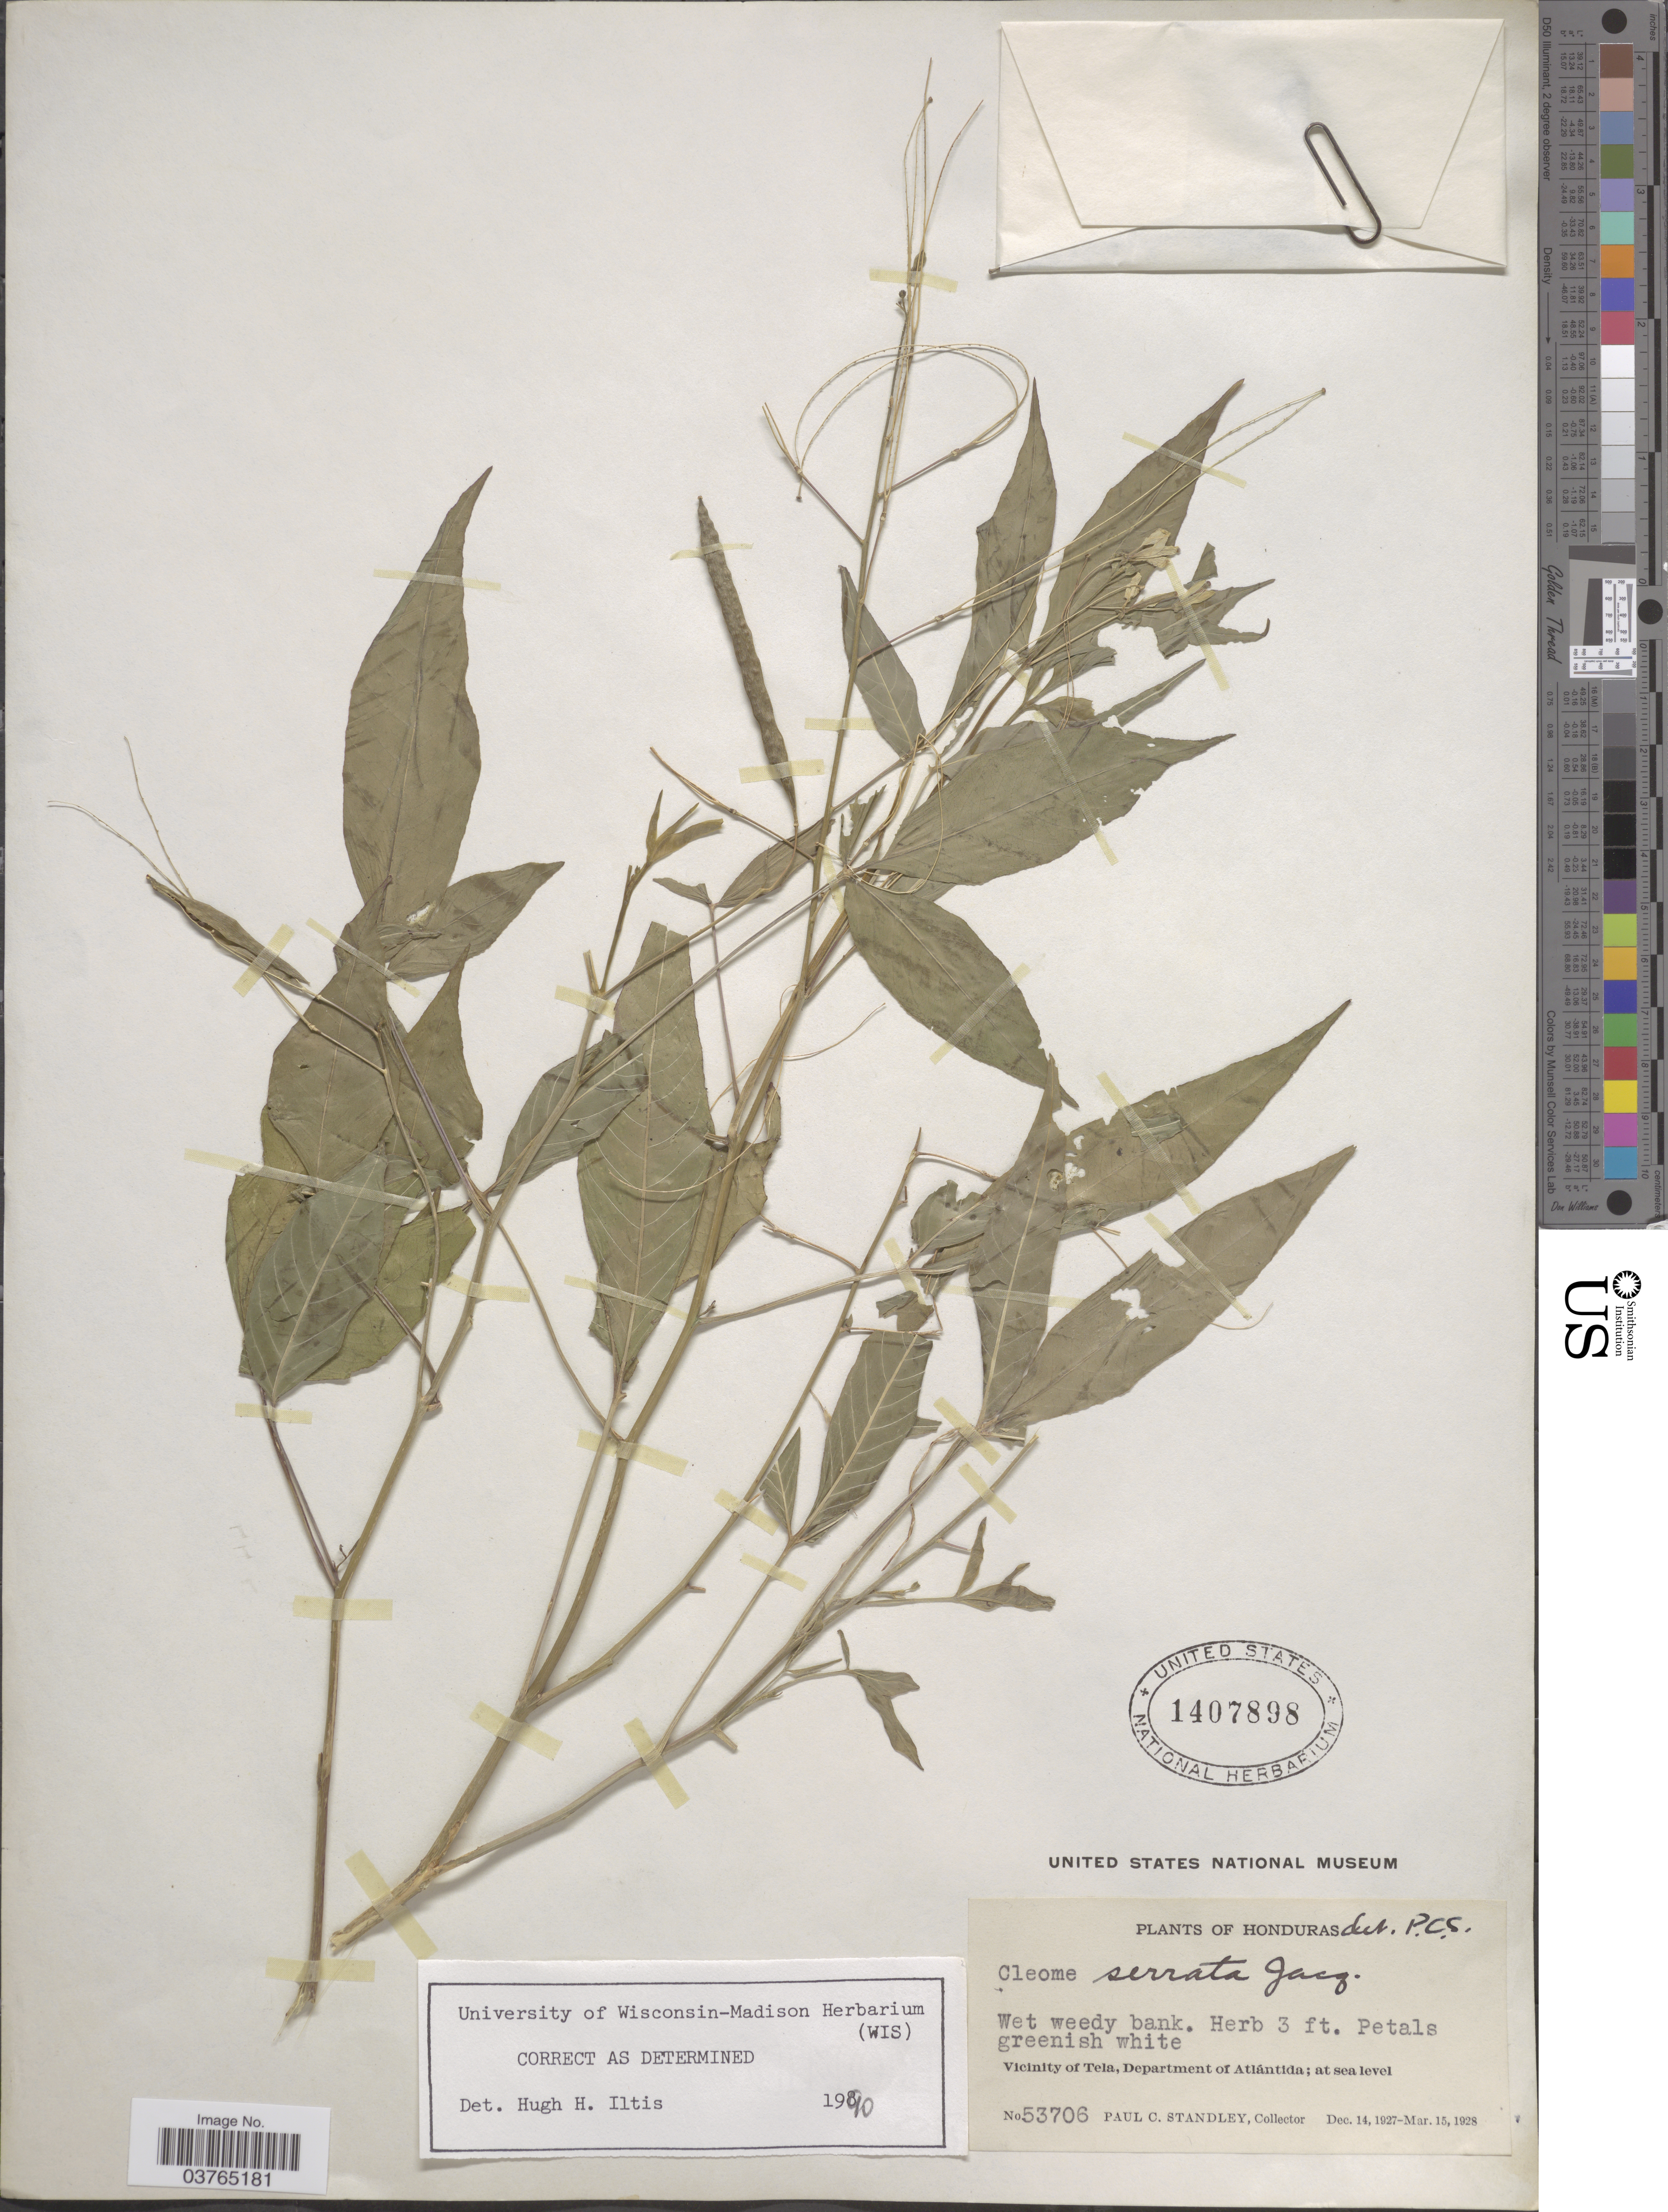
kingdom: Plantae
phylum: Tracheophyta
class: Magnoliopsida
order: Brassicales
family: Cleomaceae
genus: Cleoserrata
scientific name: Cleoserrata serrata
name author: (Jacq.) Iltis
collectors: P. C. Standley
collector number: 53706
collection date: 1927-12-14/1928-03-15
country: Honduras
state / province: Atlantida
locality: Vicinity of Tela, Department of Atlántida.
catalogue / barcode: US 1407898